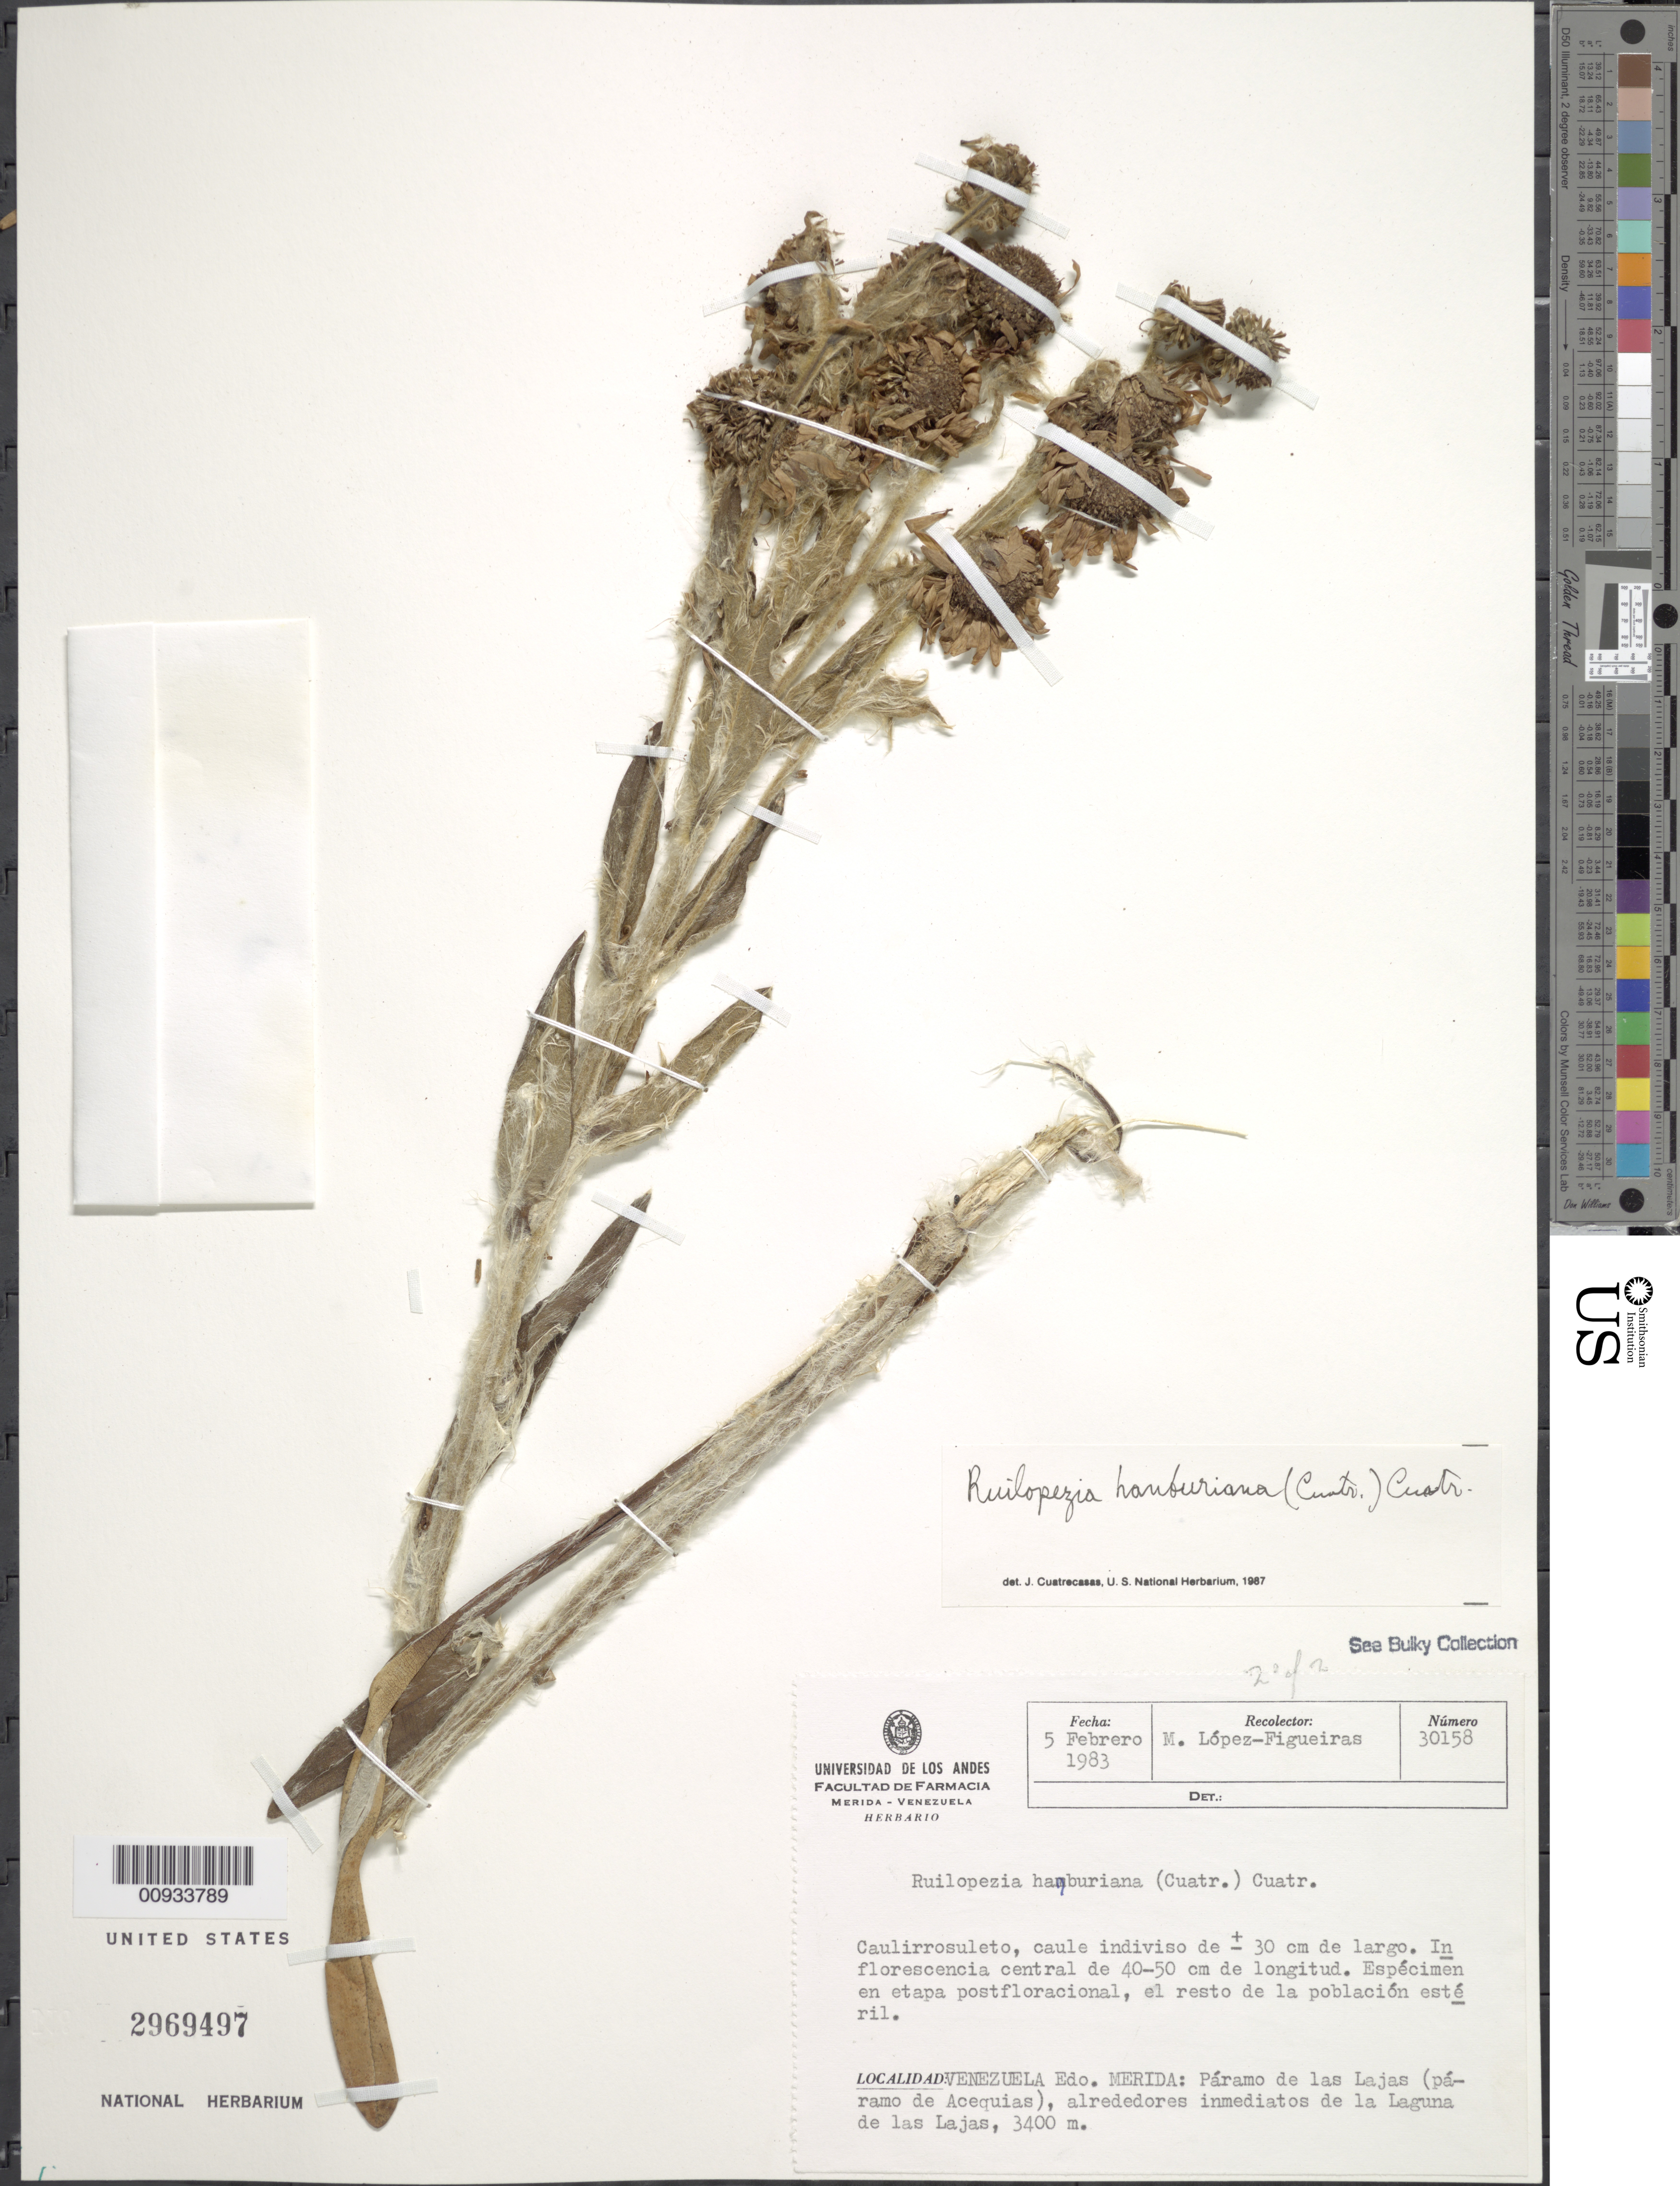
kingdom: Plantae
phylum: Tracheophyta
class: Magnoliopsida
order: Asterales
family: Asteraceae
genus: Ruilopezia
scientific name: Ruilopezia hanburiana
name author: (Cuatrec.) Cuatrec.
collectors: M. López Figueiras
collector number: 30158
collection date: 1983-02-05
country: Venezuela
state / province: Mérida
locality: Paramo de Las Lajas (paramo de Acequias), alrededores inmediatos de la Laguna de Las Lajas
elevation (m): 3400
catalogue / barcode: US 2969497